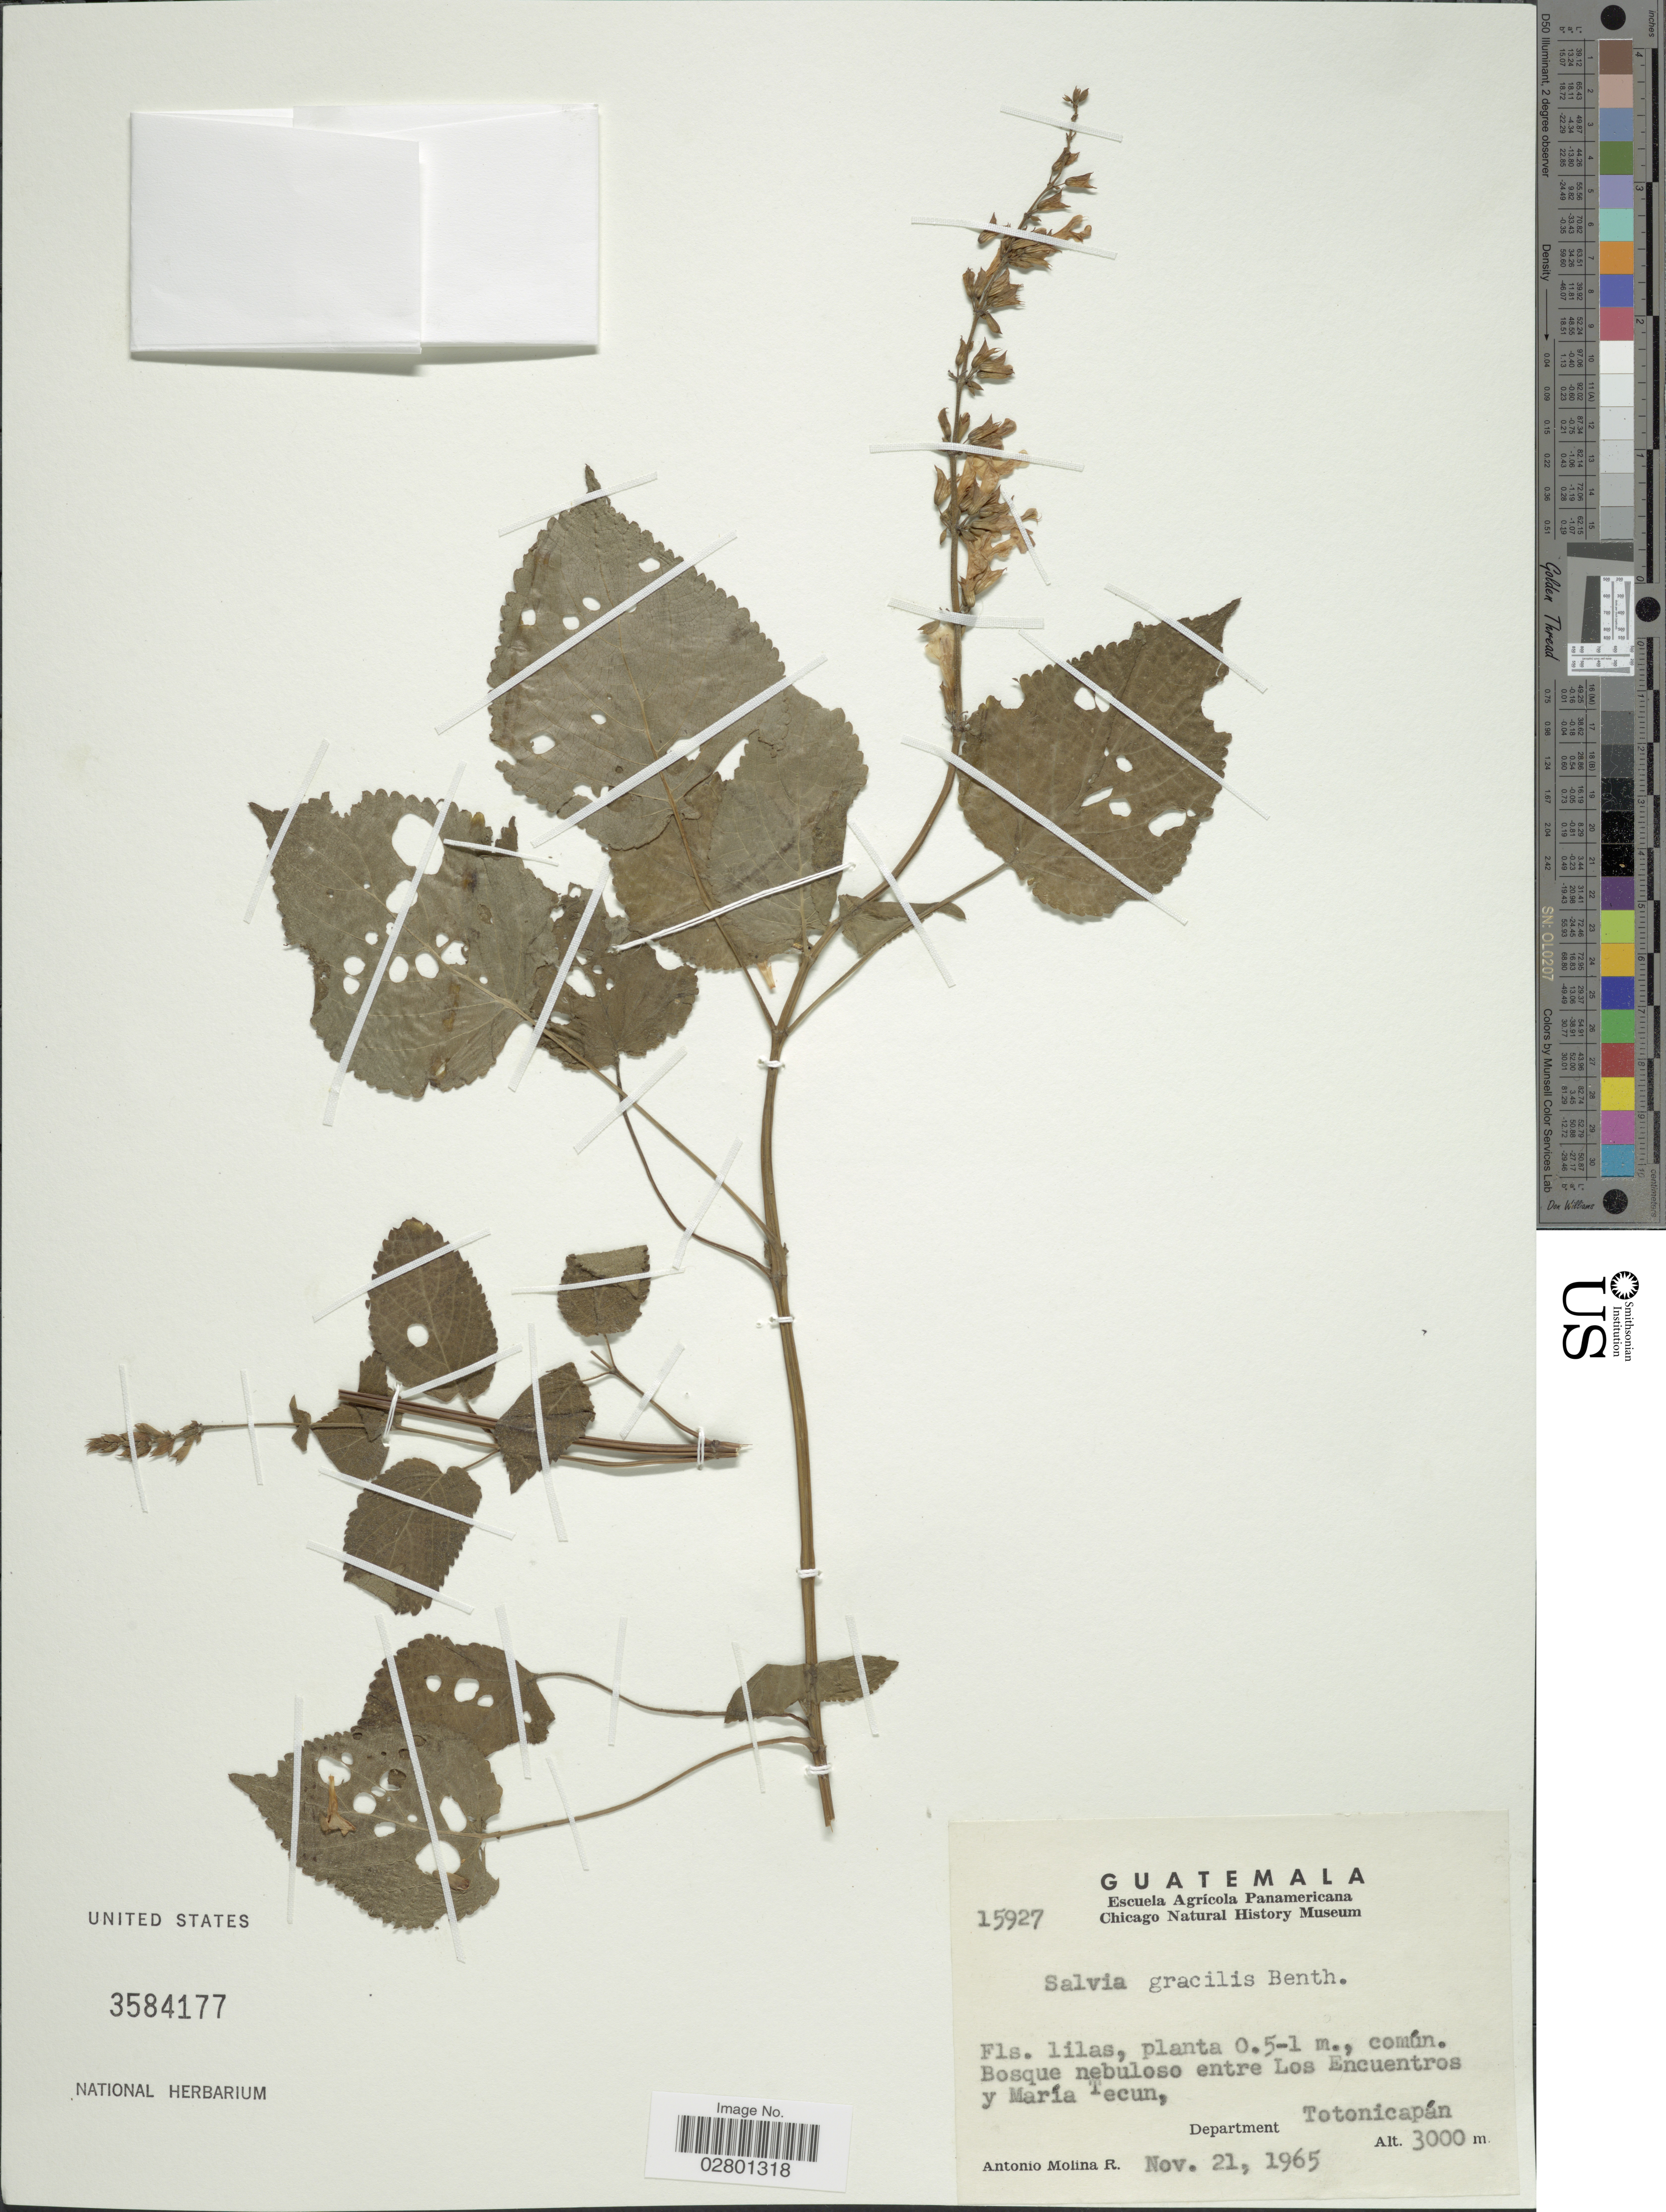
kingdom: Plantae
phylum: Tracheophyta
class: Magnoliopsida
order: Lamiales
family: Lamiaceae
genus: Salvia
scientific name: Salvia gracilis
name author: Benth.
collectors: A. Molina R.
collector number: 15927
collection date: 1965-11-21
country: Guatemala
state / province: Totonicapan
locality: Bosque nebuloso entre Los Encuentros y María Tecun, Department Totonicapán.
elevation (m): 3000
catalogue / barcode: US 3584177